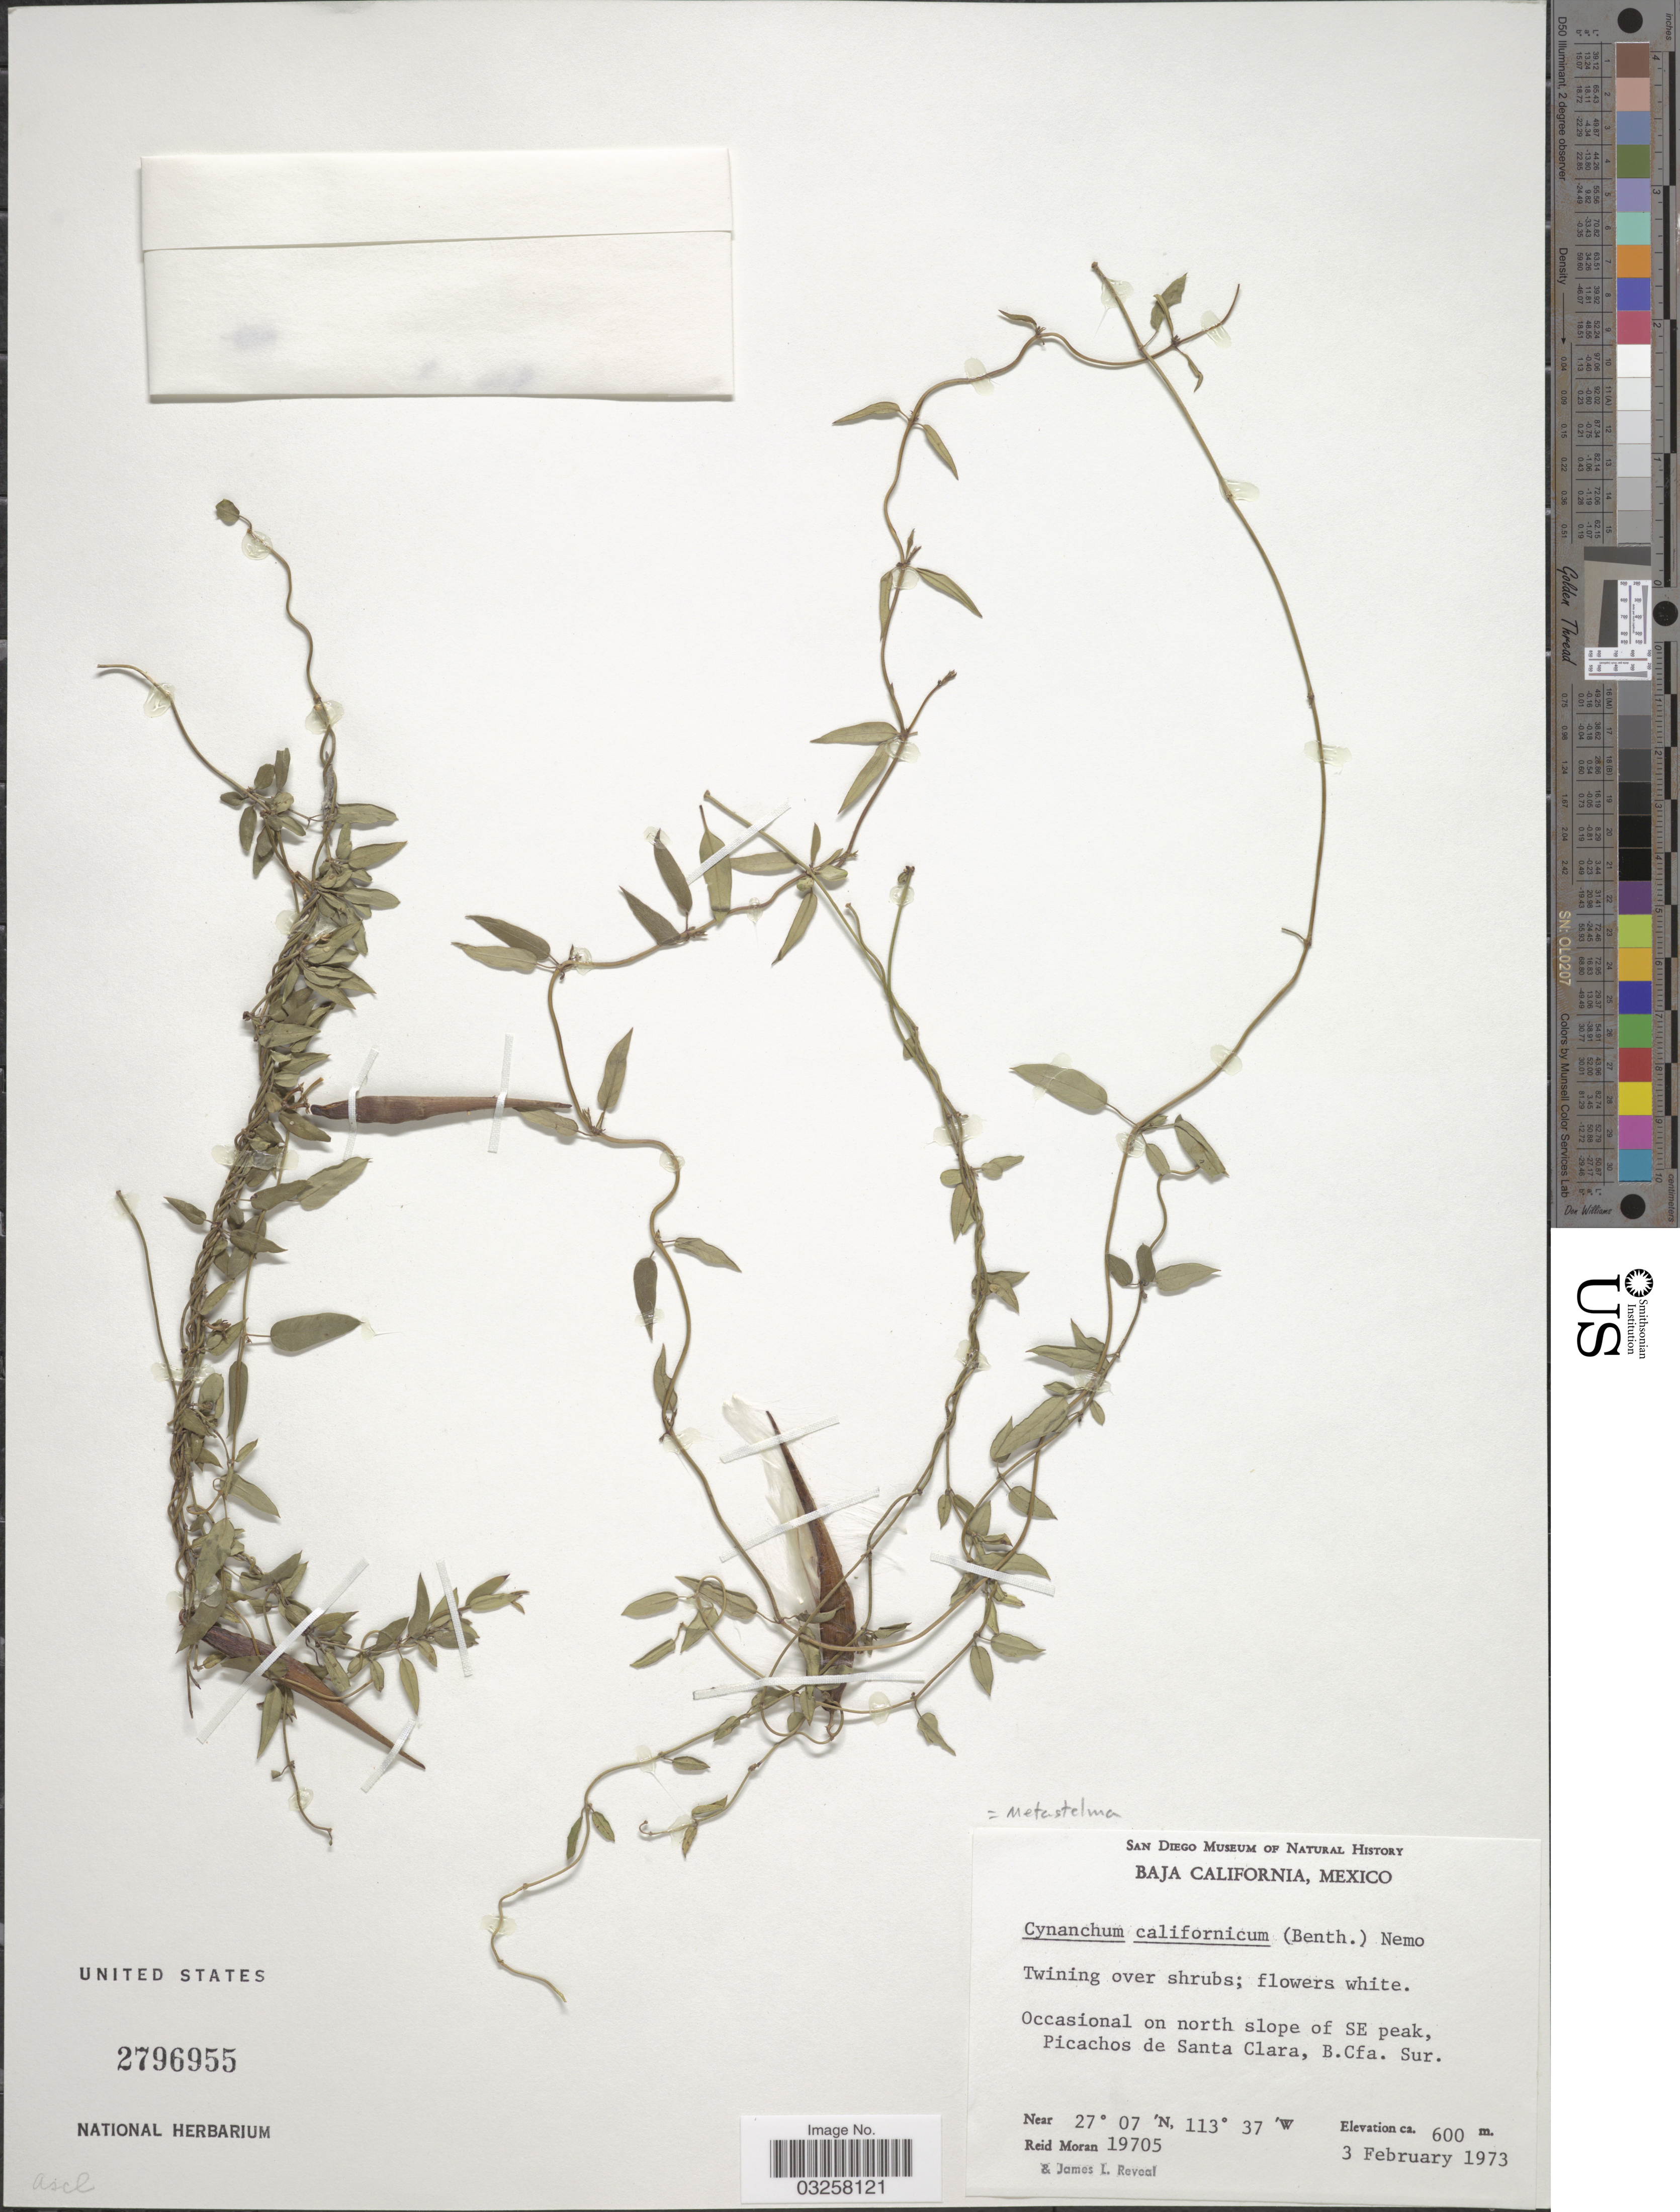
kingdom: Plantae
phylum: Tracheophyta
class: Magnoliopsida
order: Gentianales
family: Apocynaceae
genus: Metastelma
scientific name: Metastelma californicum subsp. californicum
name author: Benth.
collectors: R. V. Moran & J. L. Reveal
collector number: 19705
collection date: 1973-02-03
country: Mexico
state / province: Baja California Sur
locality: Occasional on north slope of SE peak, Picachos de Santa Clara, B.Cfa.Sur.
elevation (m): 600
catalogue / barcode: US 2796955